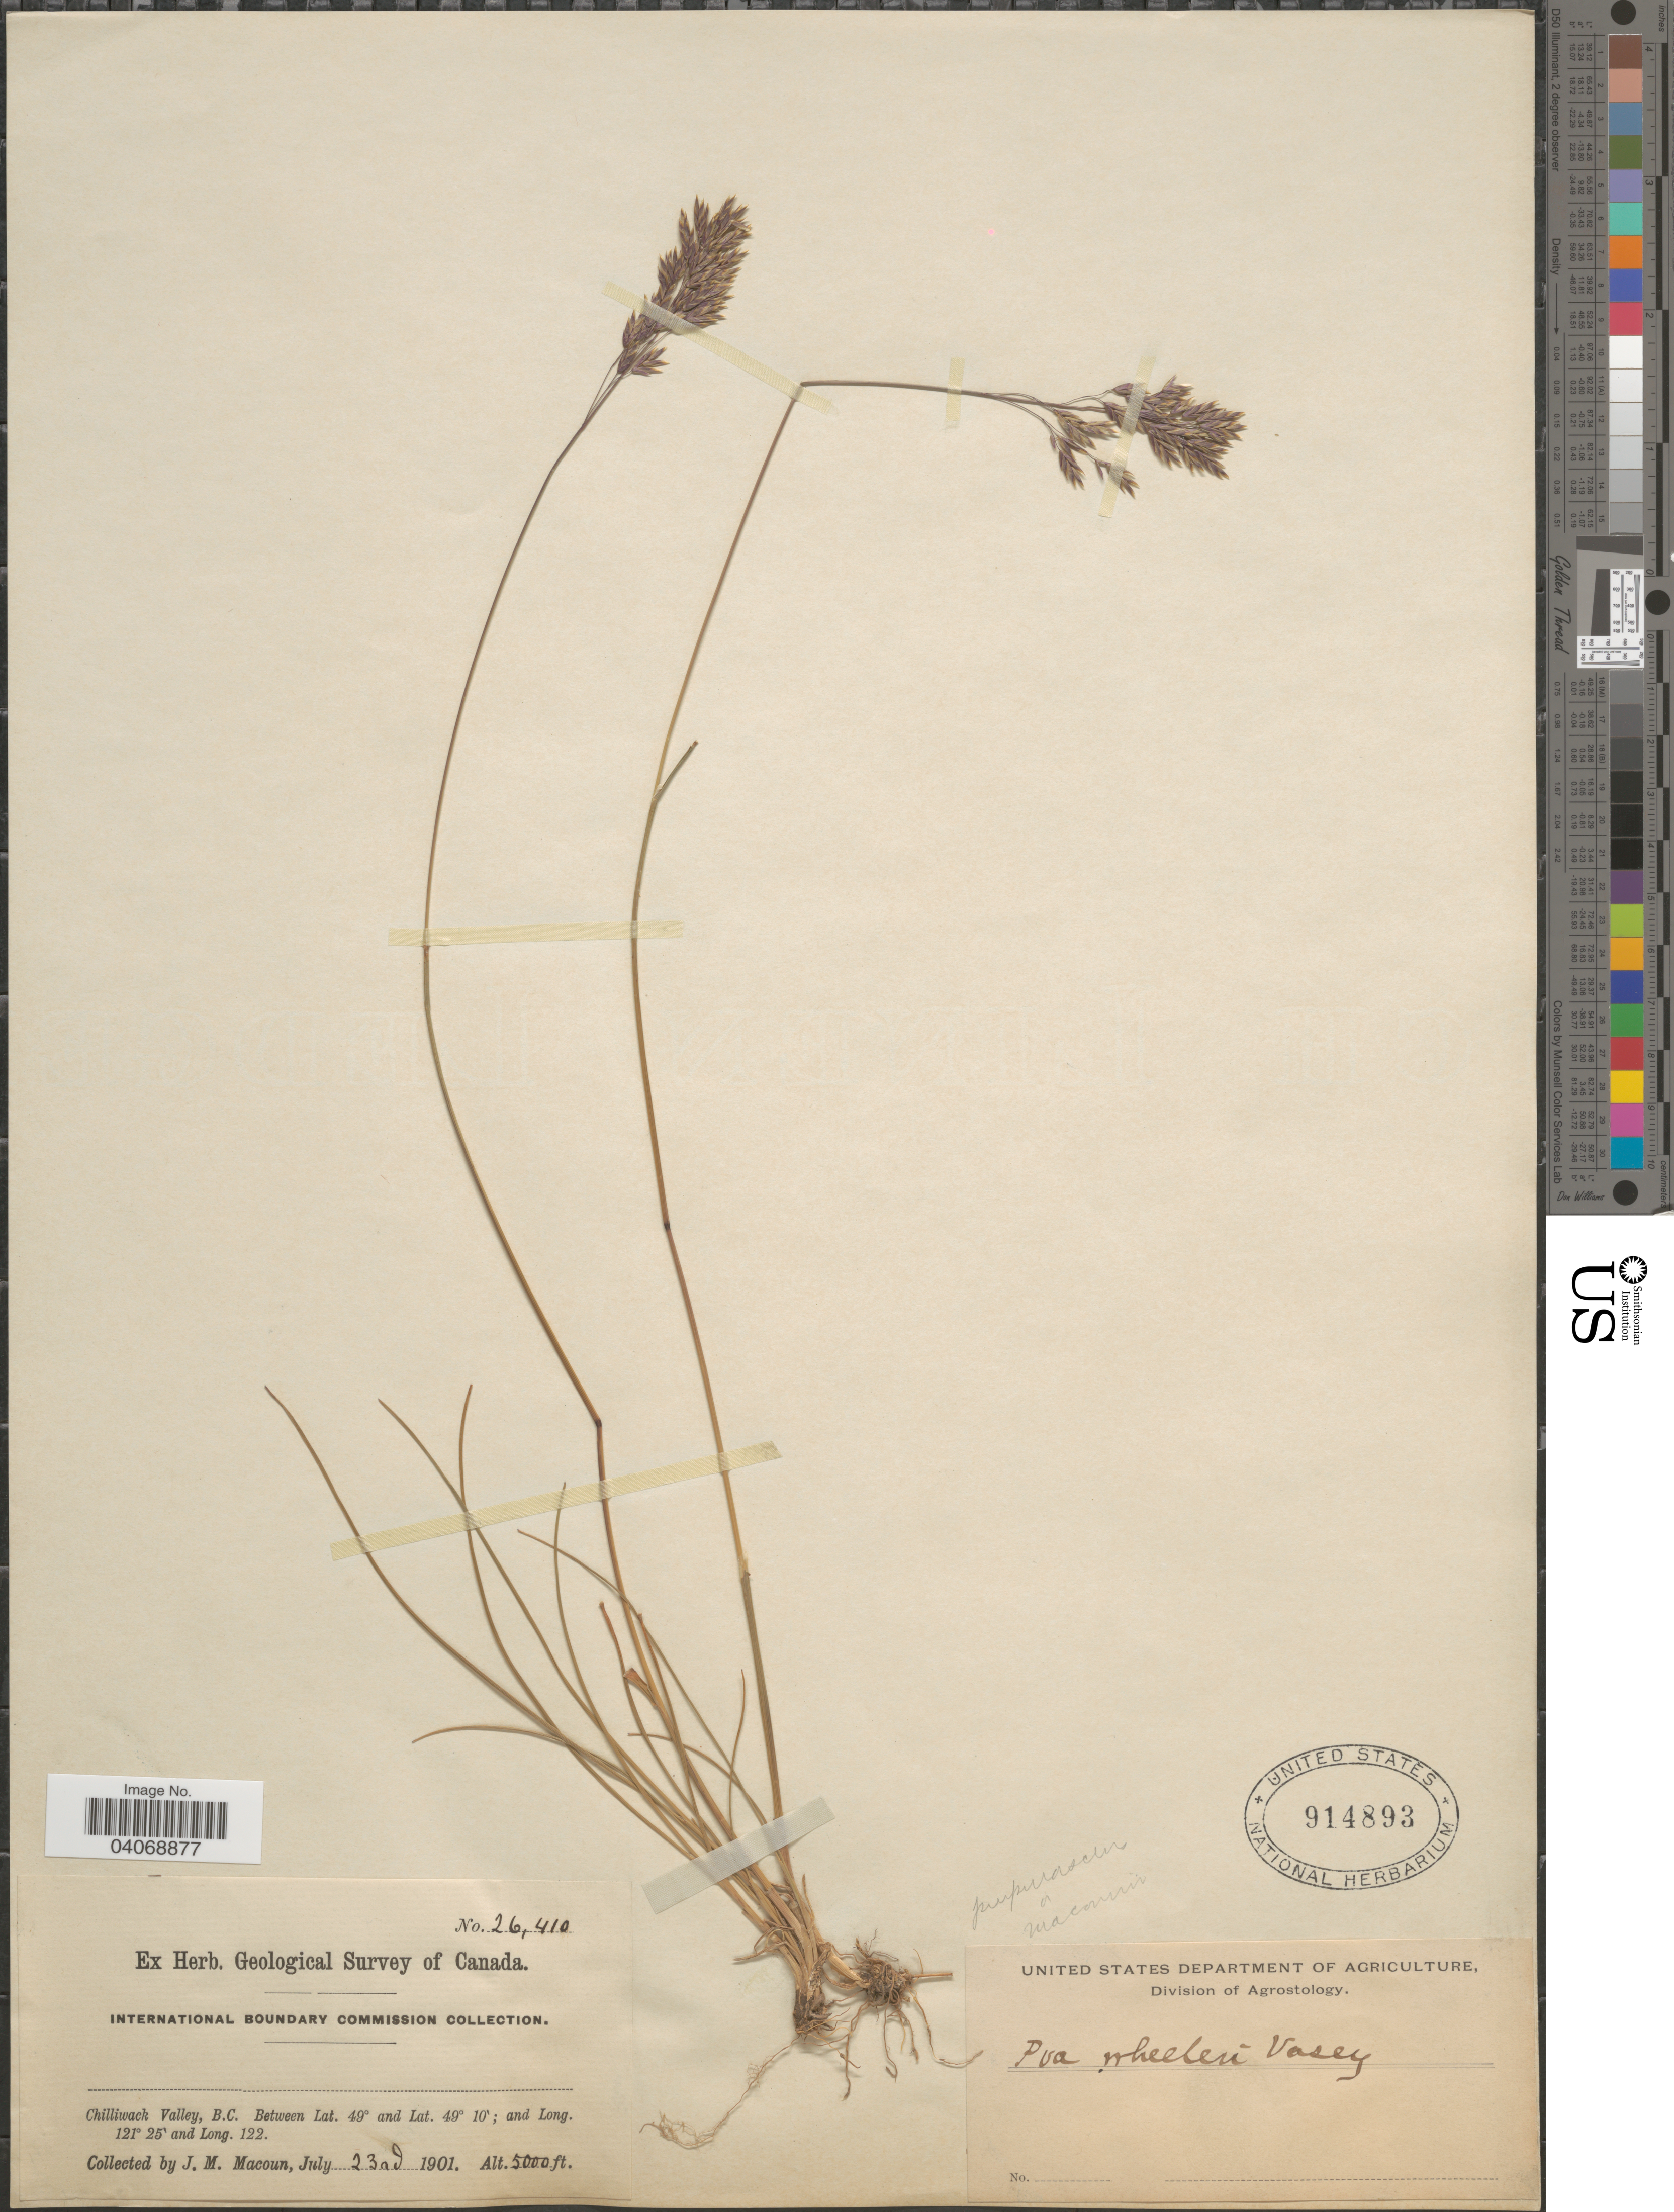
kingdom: Plantae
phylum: Tracheophyta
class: Liliopsida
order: Poales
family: Poaceae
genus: Poa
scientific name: Poa wheeleri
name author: Vasey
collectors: J. M. Macoun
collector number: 26410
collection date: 1901-07-23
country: Canada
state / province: British Columbia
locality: Herb. Geological Survey of Canada. Chilliwack Valley.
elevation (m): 1524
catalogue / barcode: US 914893